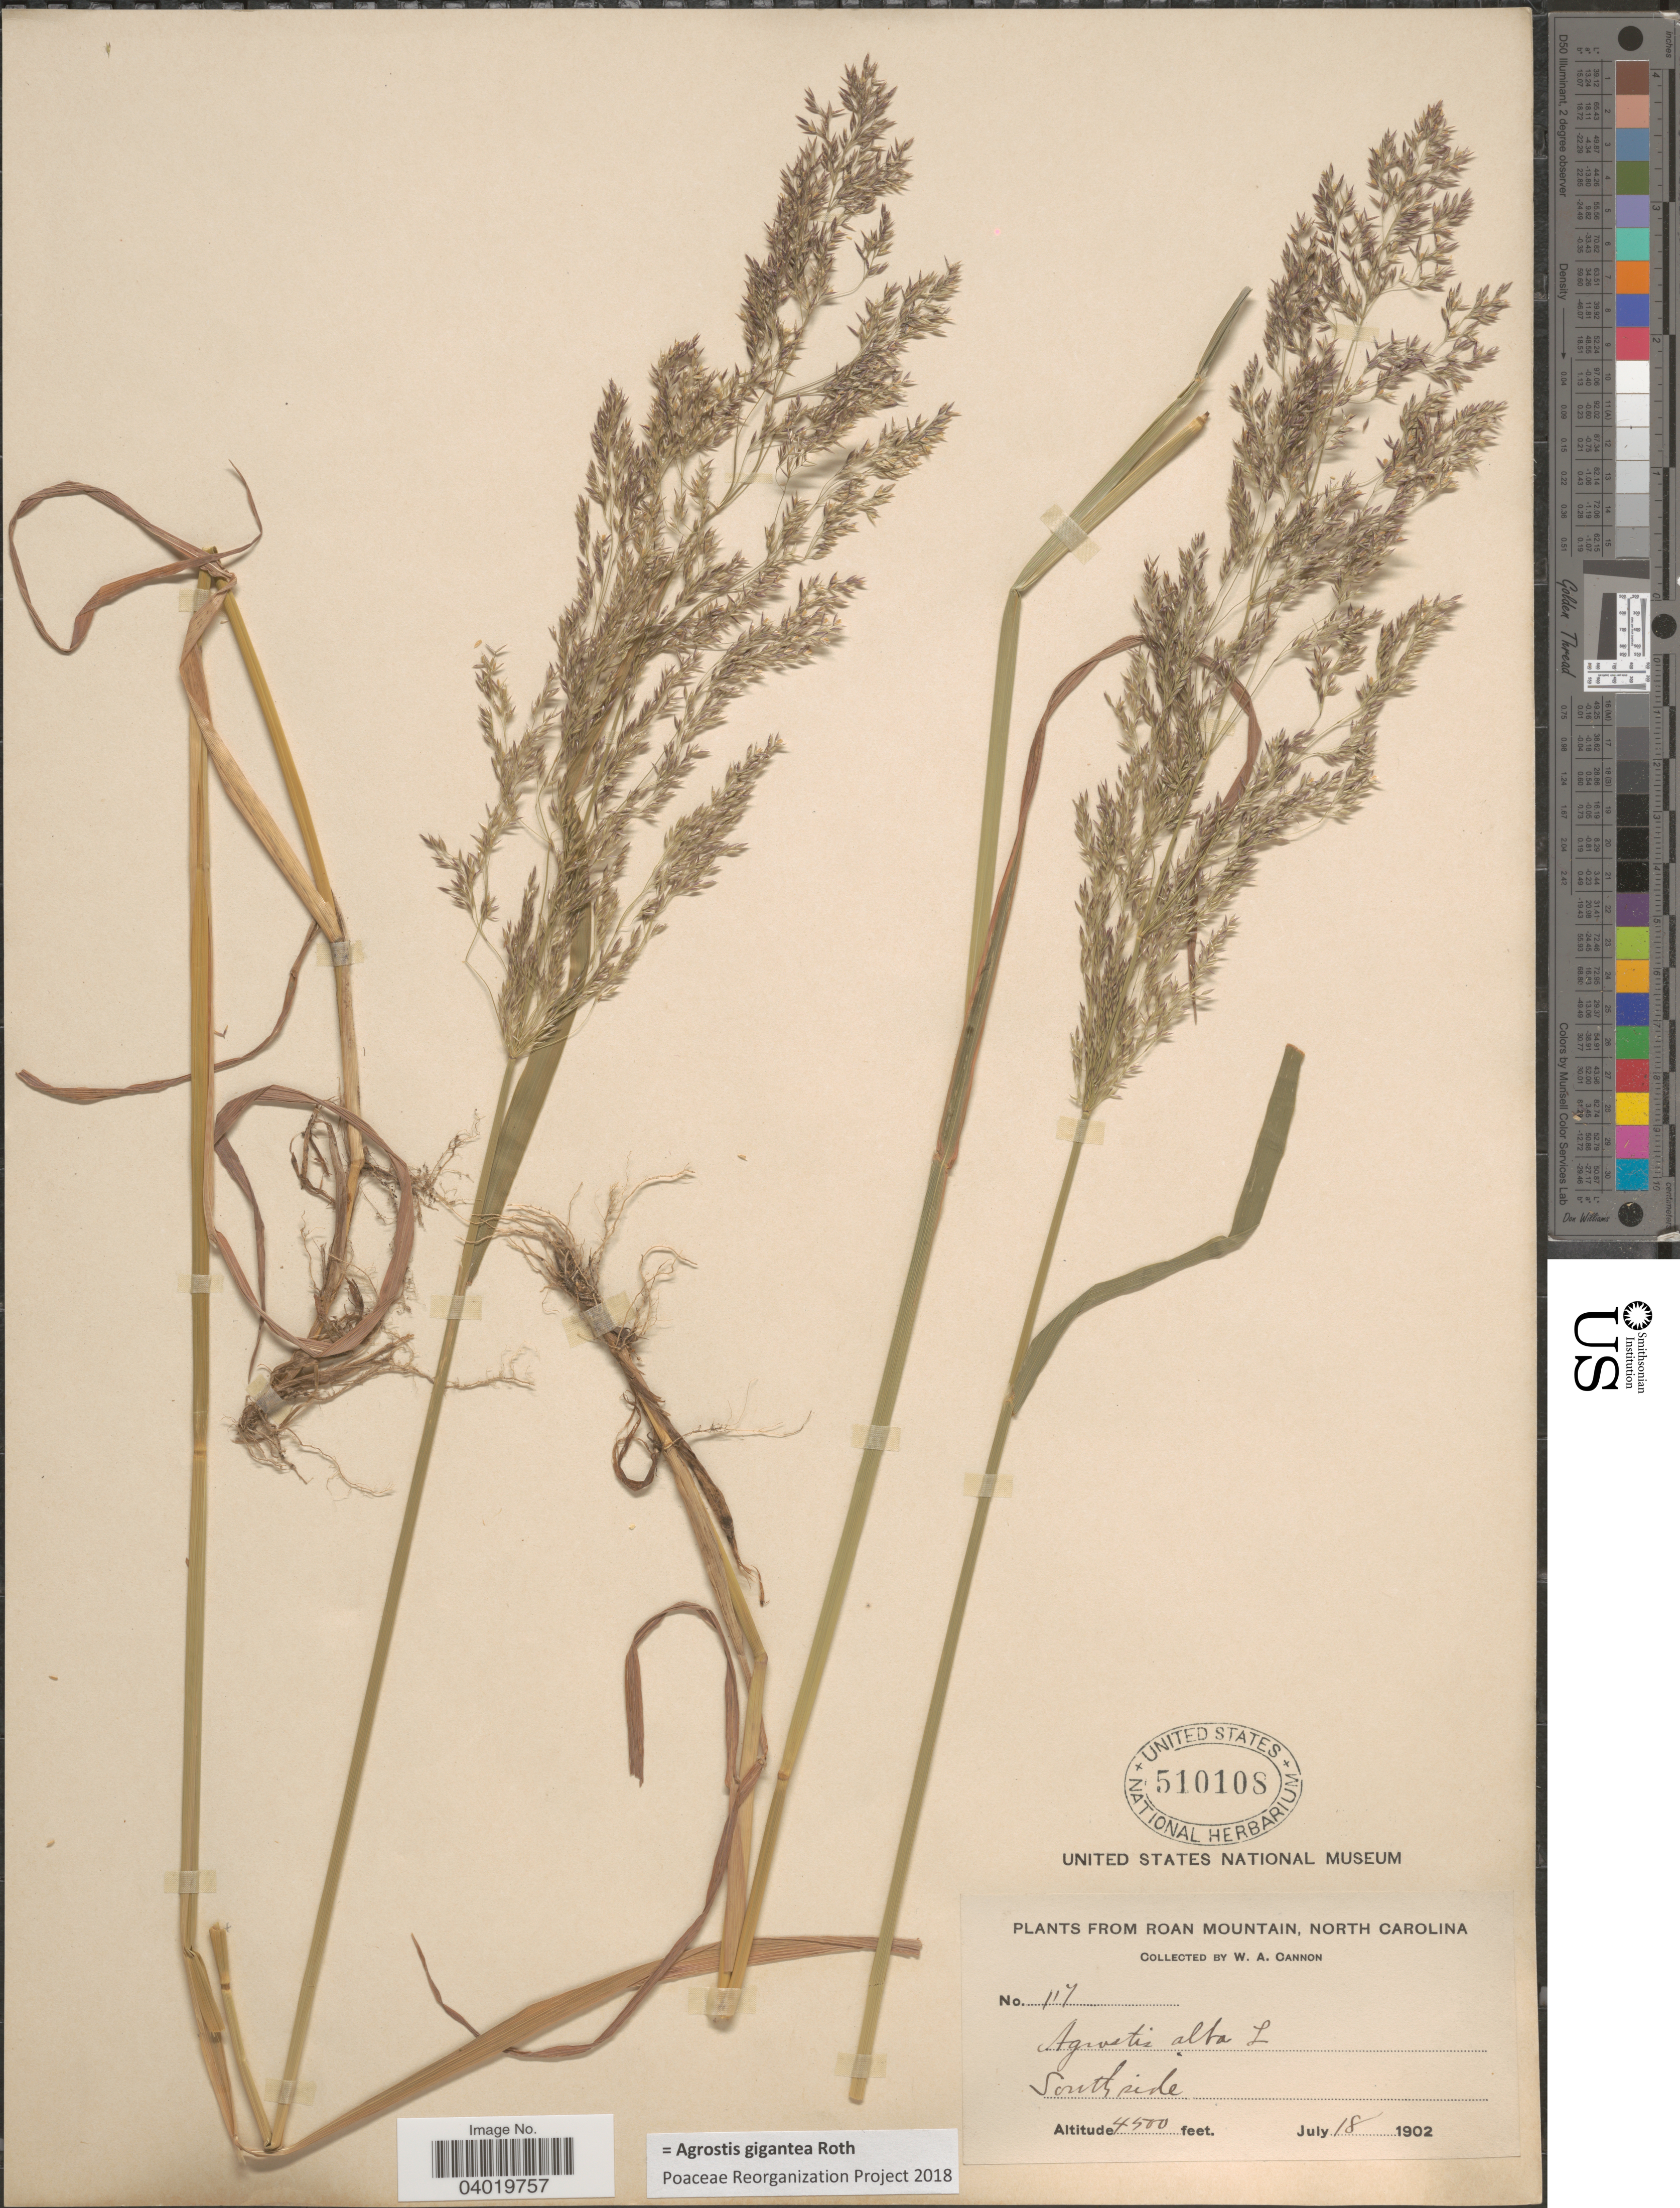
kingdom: Plantae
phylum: Tracheophyta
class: Liliopsida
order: Poales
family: Poaceae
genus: Agrostis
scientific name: Agrostis gigantea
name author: Roth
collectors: W. Cannon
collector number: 117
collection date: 1902-07-18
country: United States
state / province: North Carolina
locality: Roan Mountain. South side.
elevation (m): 1372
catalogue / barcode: US 510108